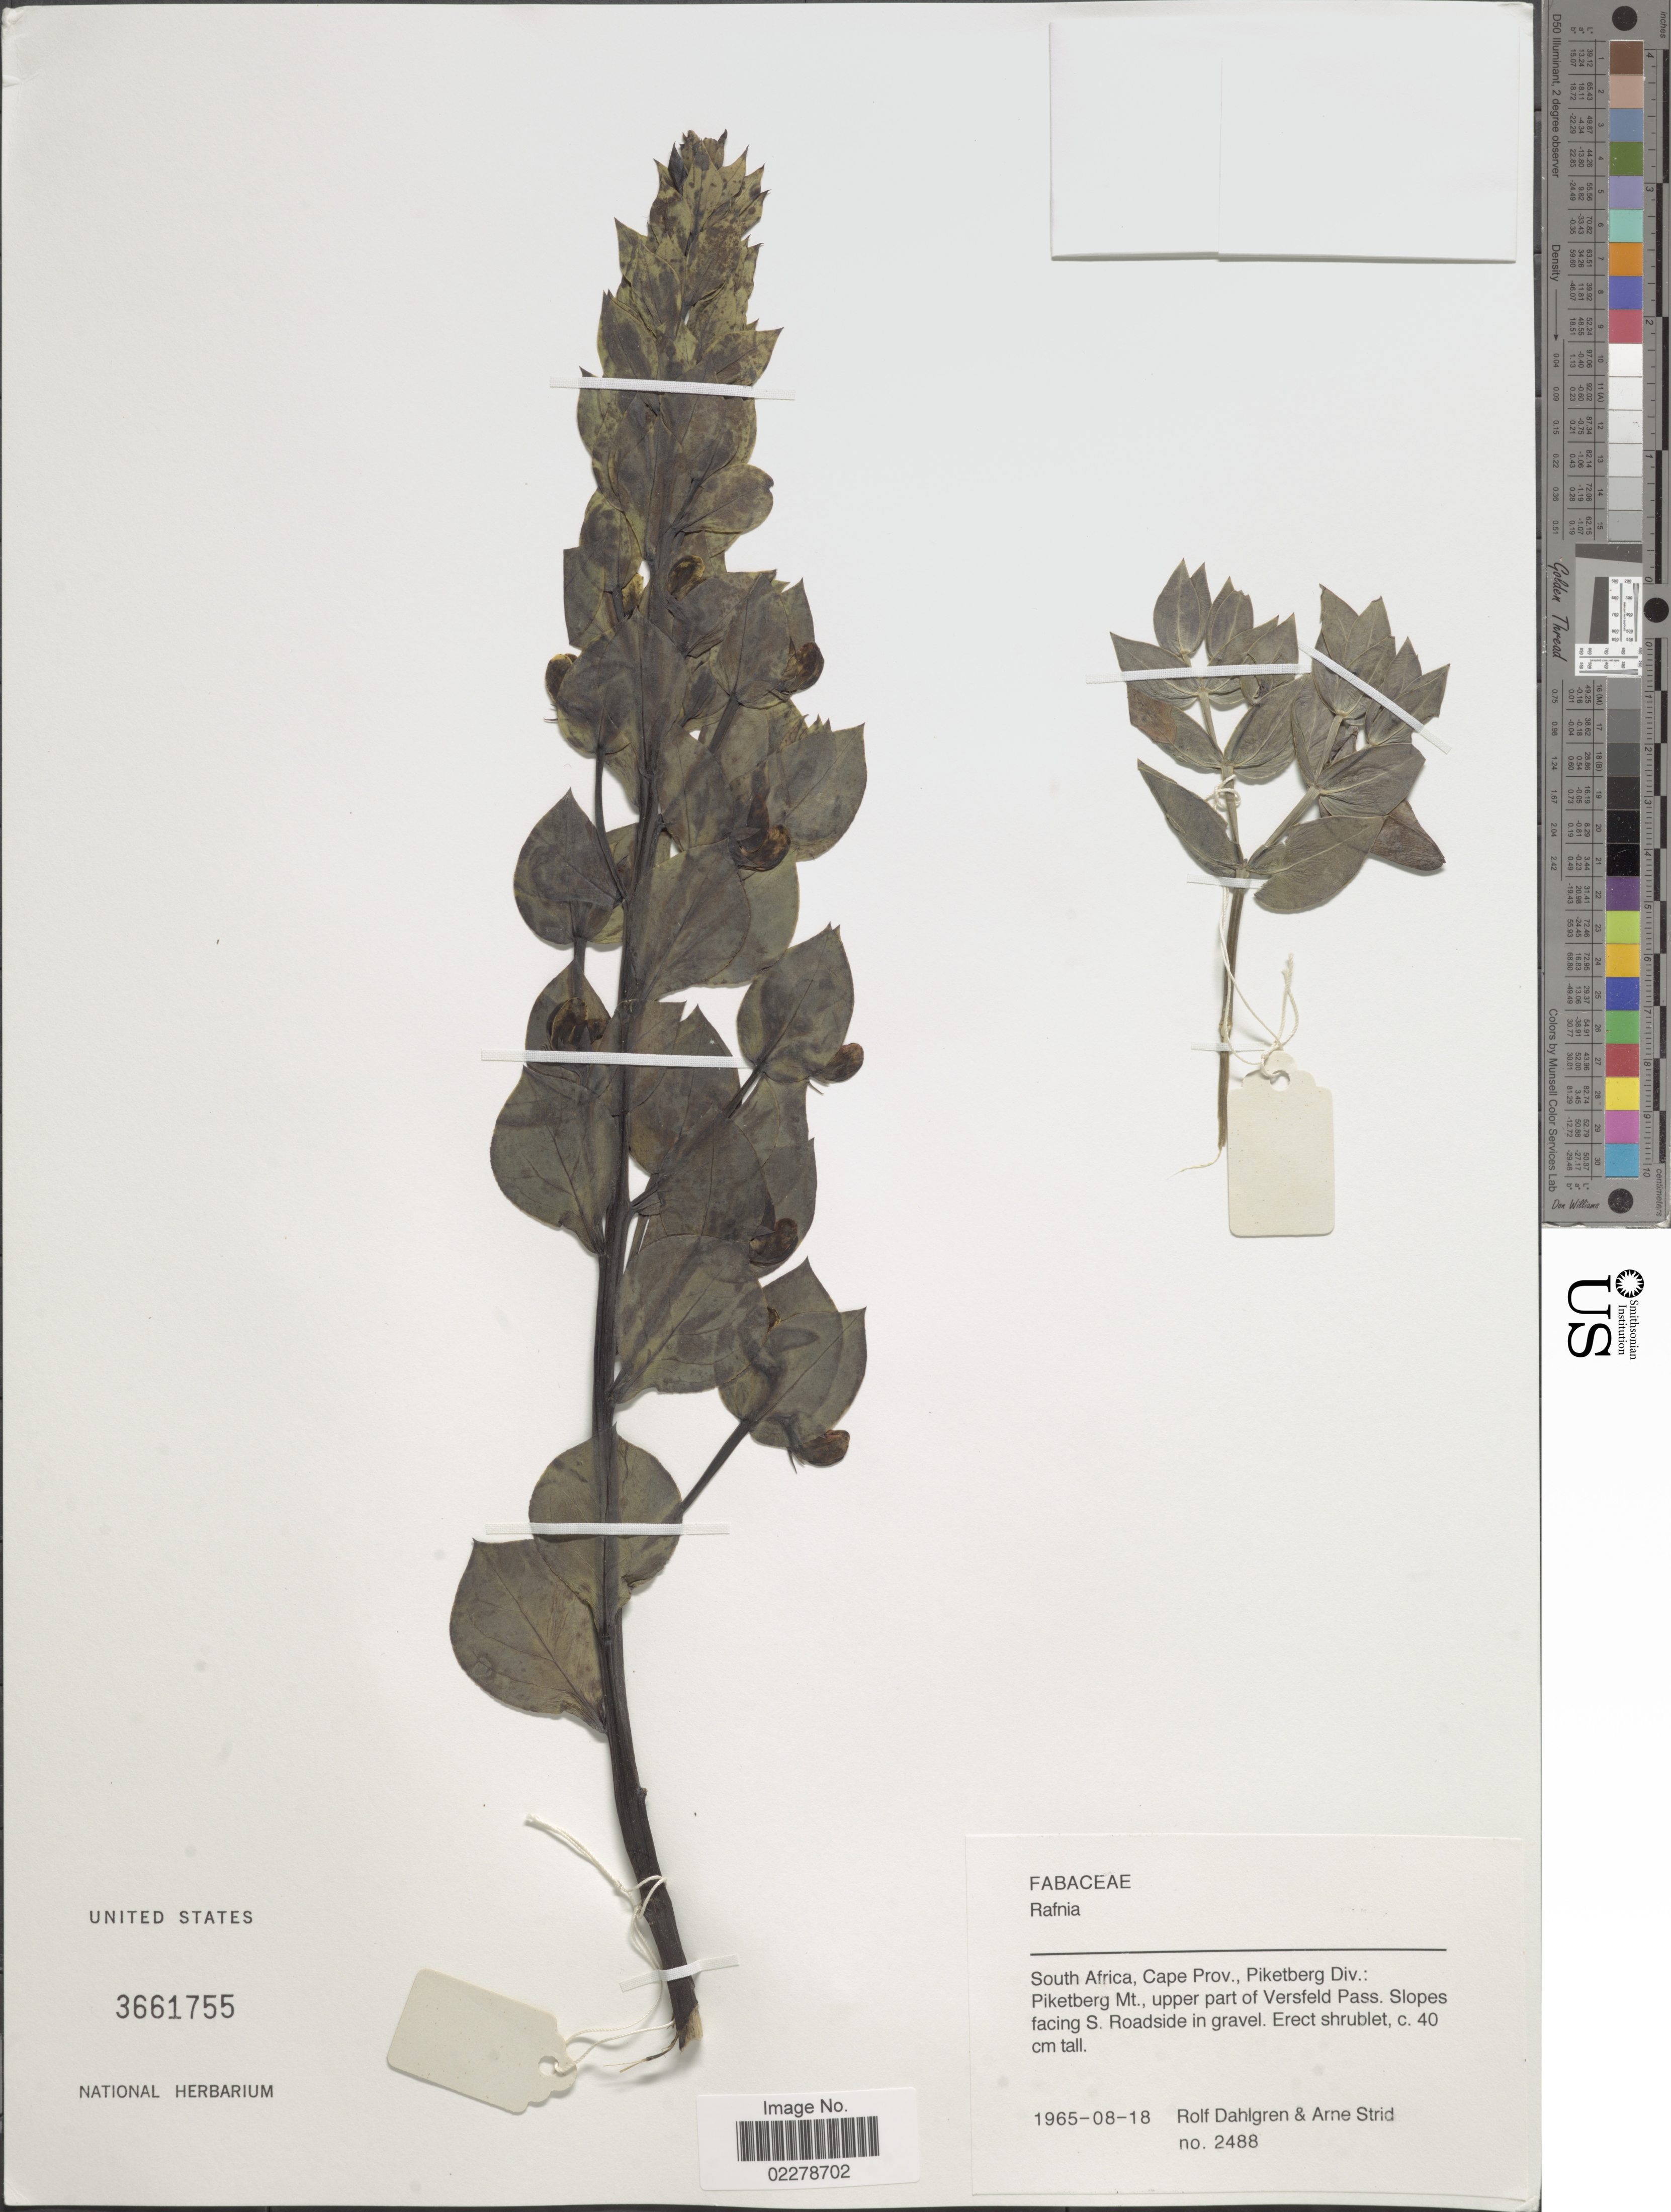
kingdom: Plantae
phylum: Tracheophyta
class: Magnoliopsida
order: Fabales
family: Fabaceae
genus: Rafnia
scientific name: Rafnia sp.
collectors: R. Dahlgren & A. Strid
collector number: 2488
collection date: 1965-08-18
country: South Africa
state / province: Western Cape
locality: Cape Prov., Piketberg Div.: Piketberg Mt., upper part of Versfeld Pass. Slopes facing S. Roadside in gravel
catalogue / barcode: US 3661755